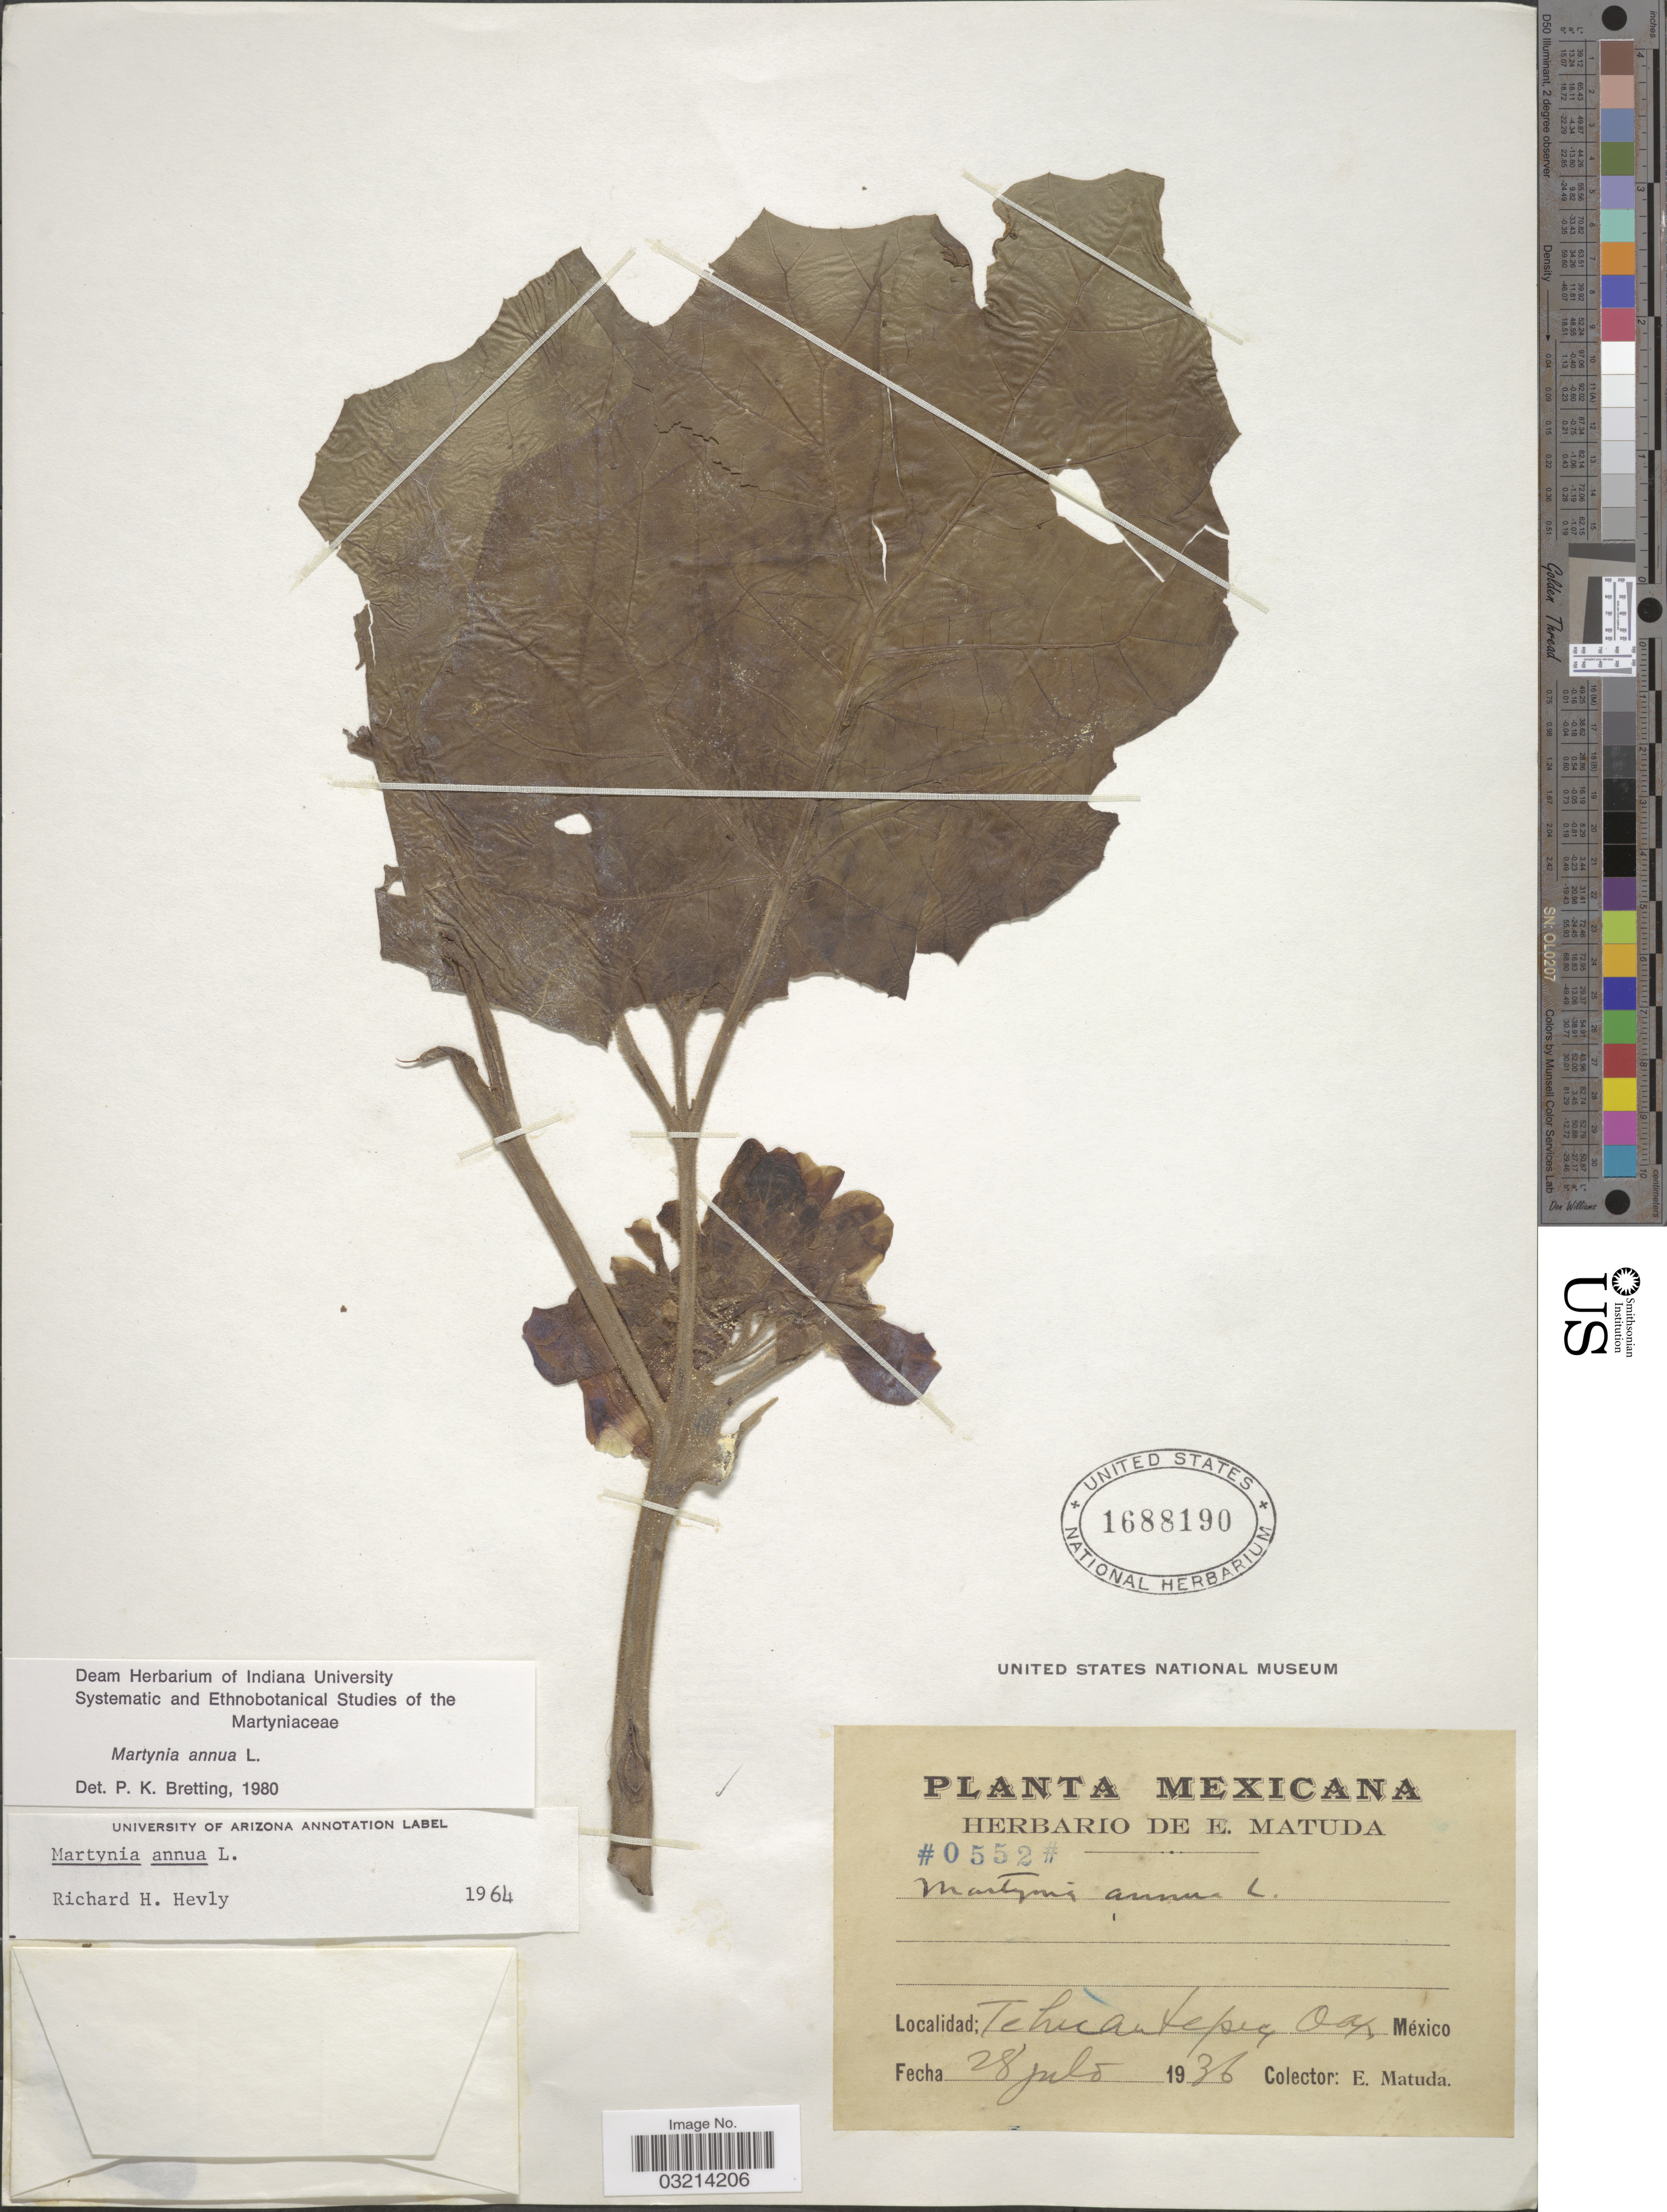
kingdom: Plantae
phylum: Tracheophyta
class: Magnoliopsida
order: Lamiales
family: Martyniaceae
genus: Martynia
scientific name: Martynia annua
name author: L.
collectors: E. Matuda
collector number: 0552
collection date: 1936-07-28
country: Mexico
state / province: Oaxaca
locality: Mexicana. Tehuantepec.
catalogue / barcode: US 1688190